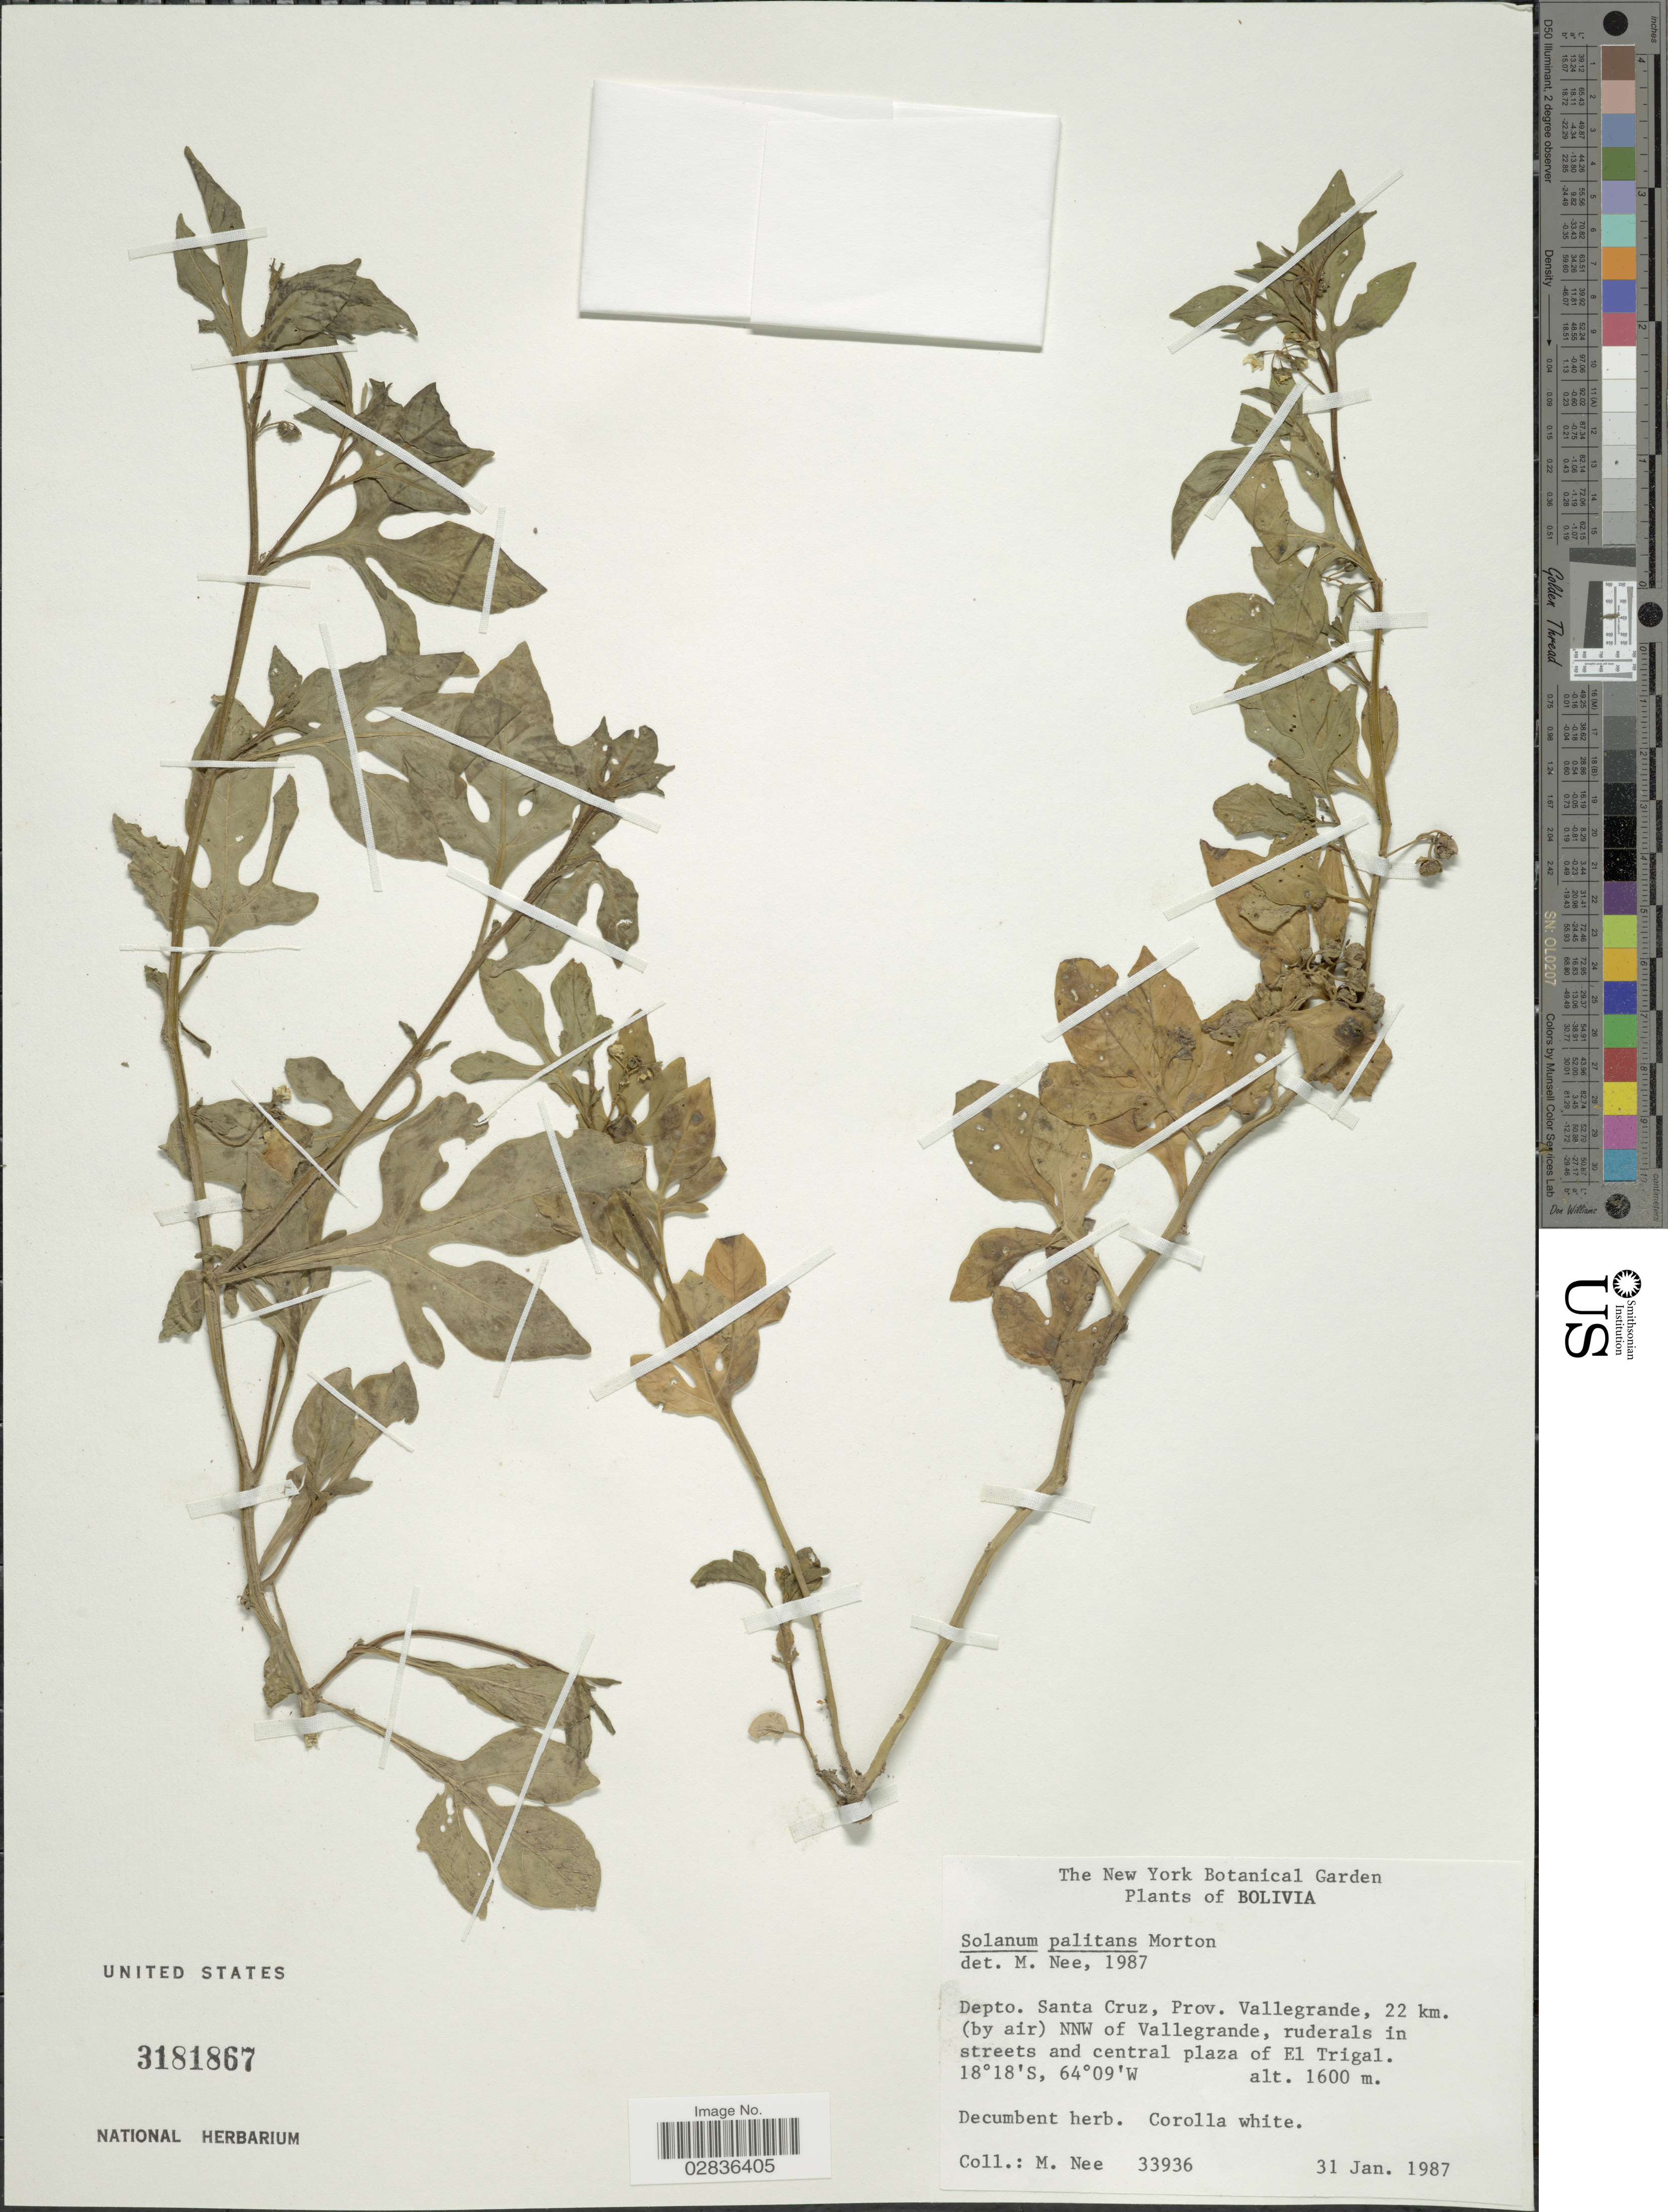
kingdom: Plantae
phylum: Tracheophyta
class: Magnoliopsida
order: Solanales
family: Solanaceae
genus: Solanum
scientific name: Solanum palitans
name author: C.V. Morton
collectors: M. Nee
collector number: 33936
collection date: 1987-01-31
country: Bolivia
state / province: Santa Cruz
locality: Depto. Santa Cruz, Prov. Vallegrande, 22 km. (by air) NNW of Vallegrande, ruderals in streets and central plaza of El Trigal.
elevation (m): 1600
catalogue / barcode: US 3181867